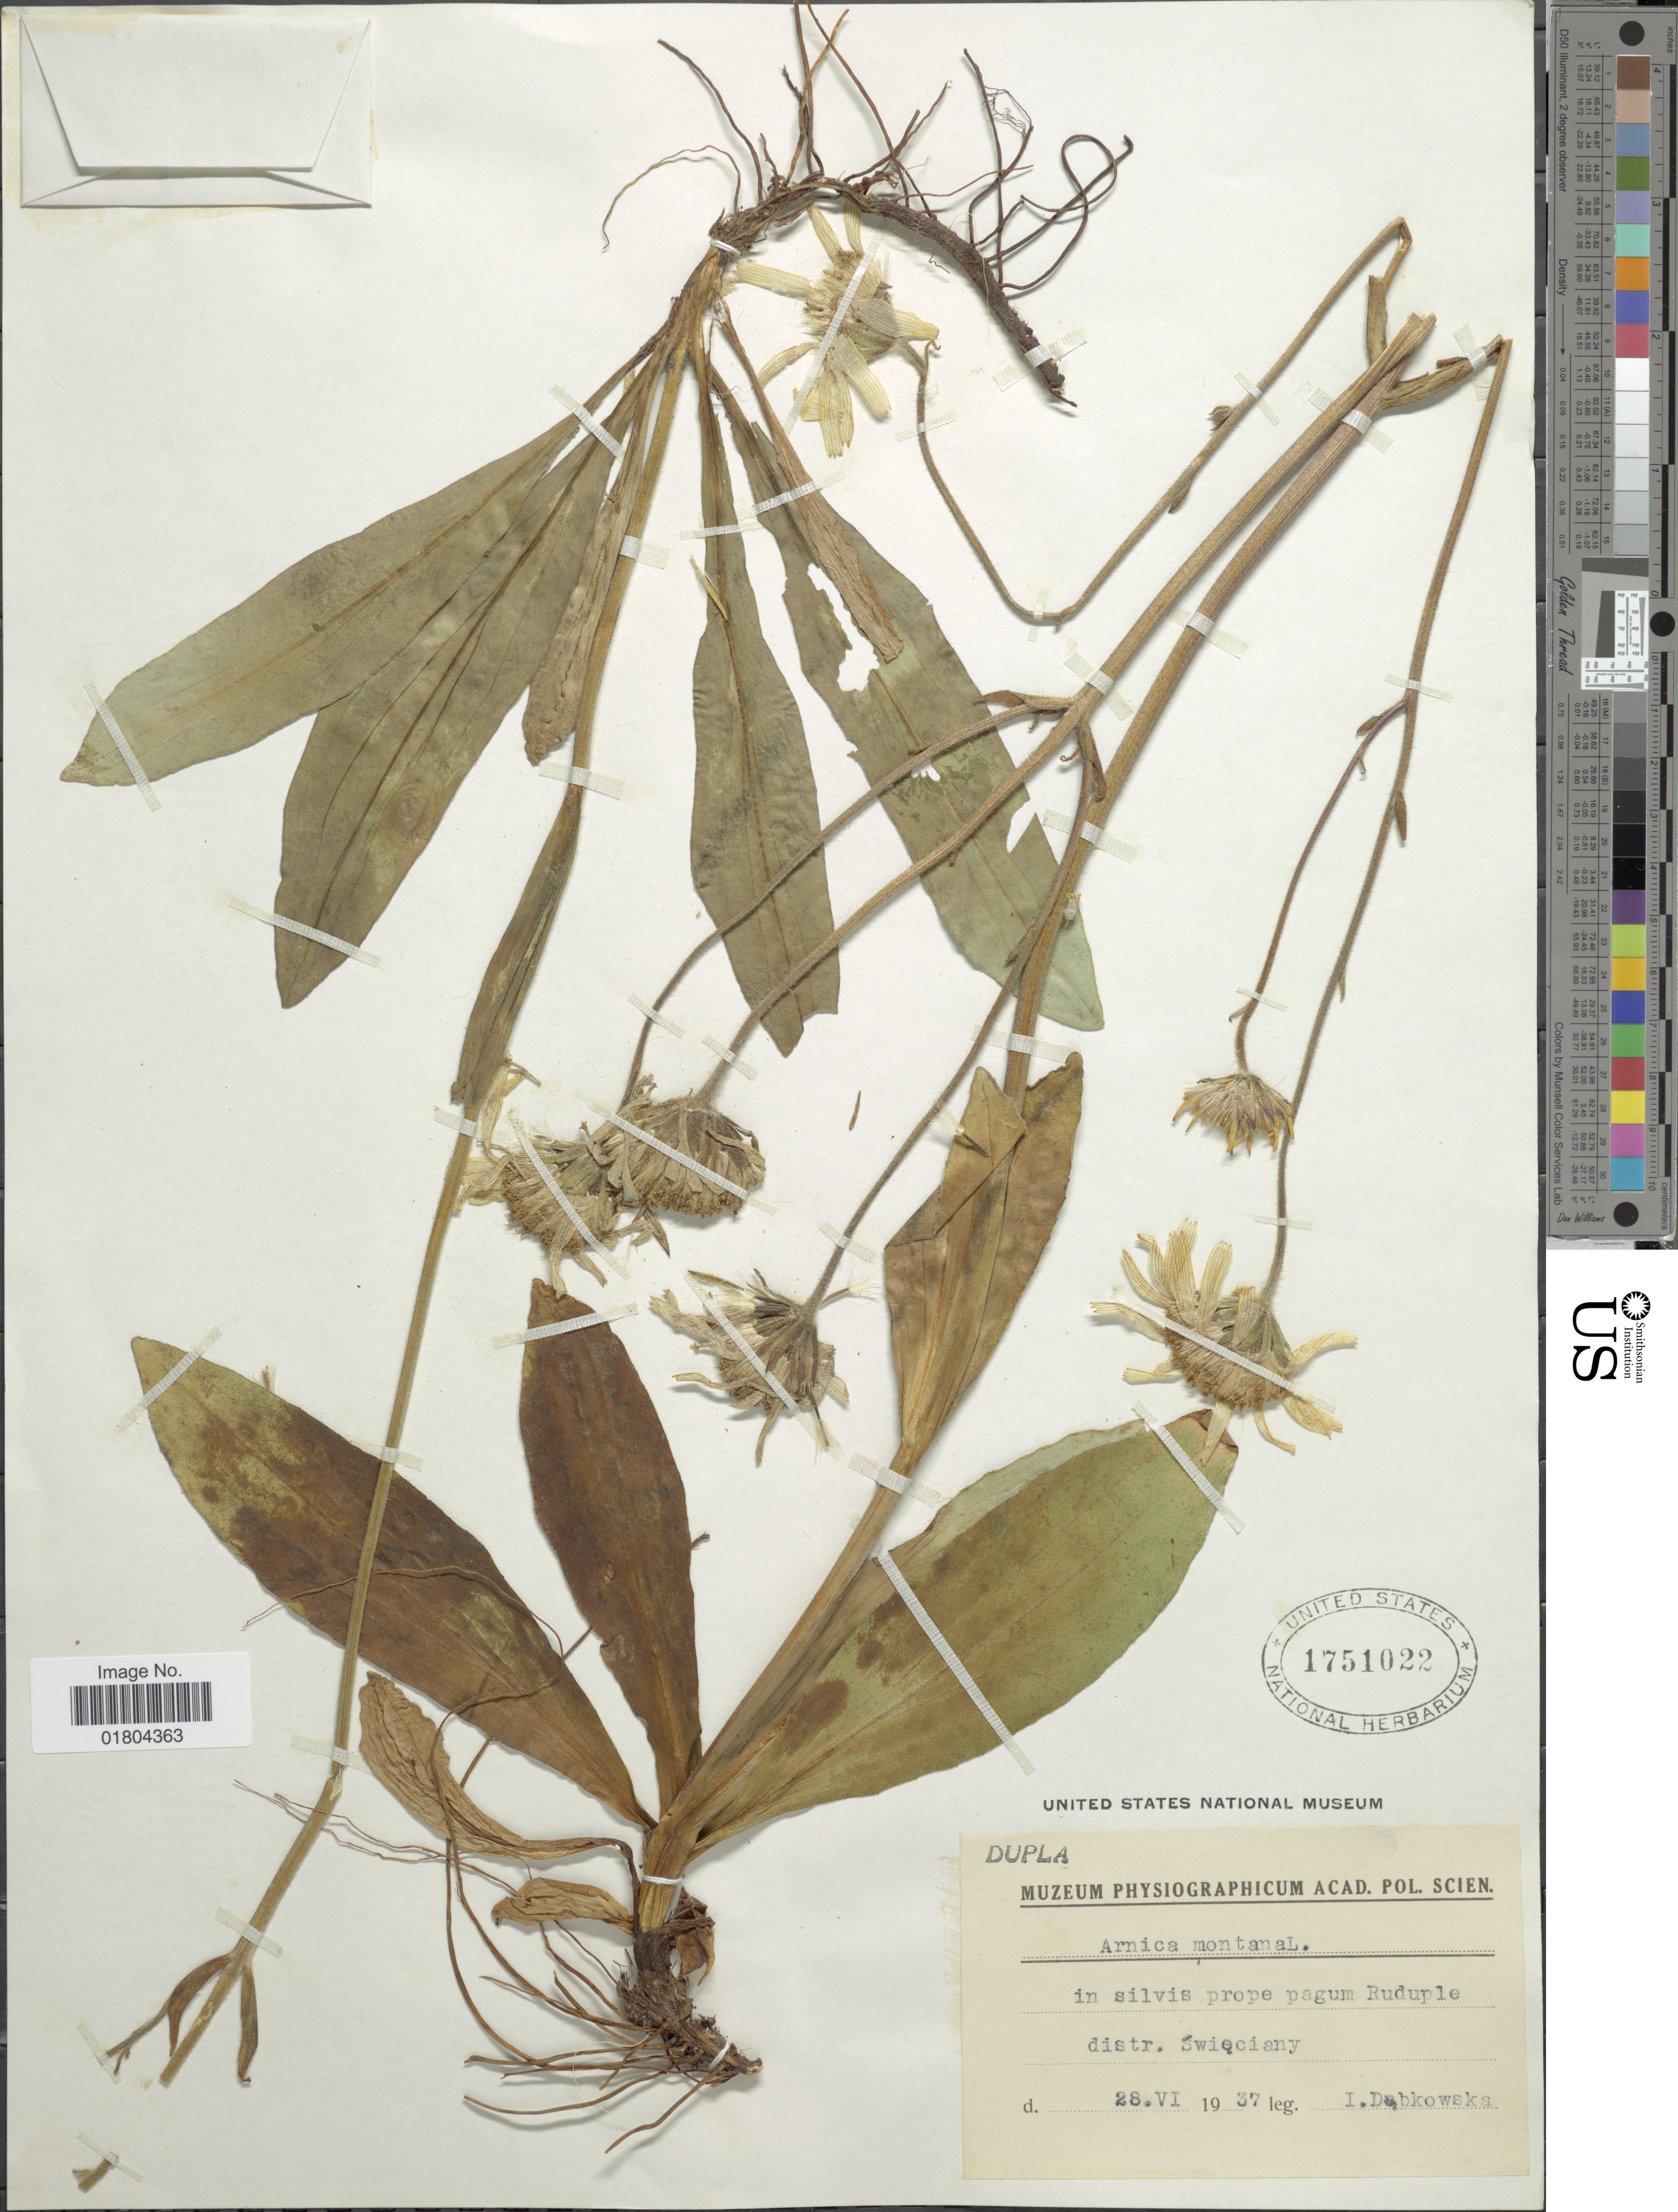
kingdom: Plantae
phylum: Tracheophyta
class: Magnoliopsida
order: Asterales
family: Asteraceae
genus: Arnica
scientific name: Arnica montana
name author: L.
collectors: I. Dabkowska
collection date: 1937-06-28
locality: In silvis prope pagum Ruduple distr. Swieciany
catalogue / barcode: US 1751022